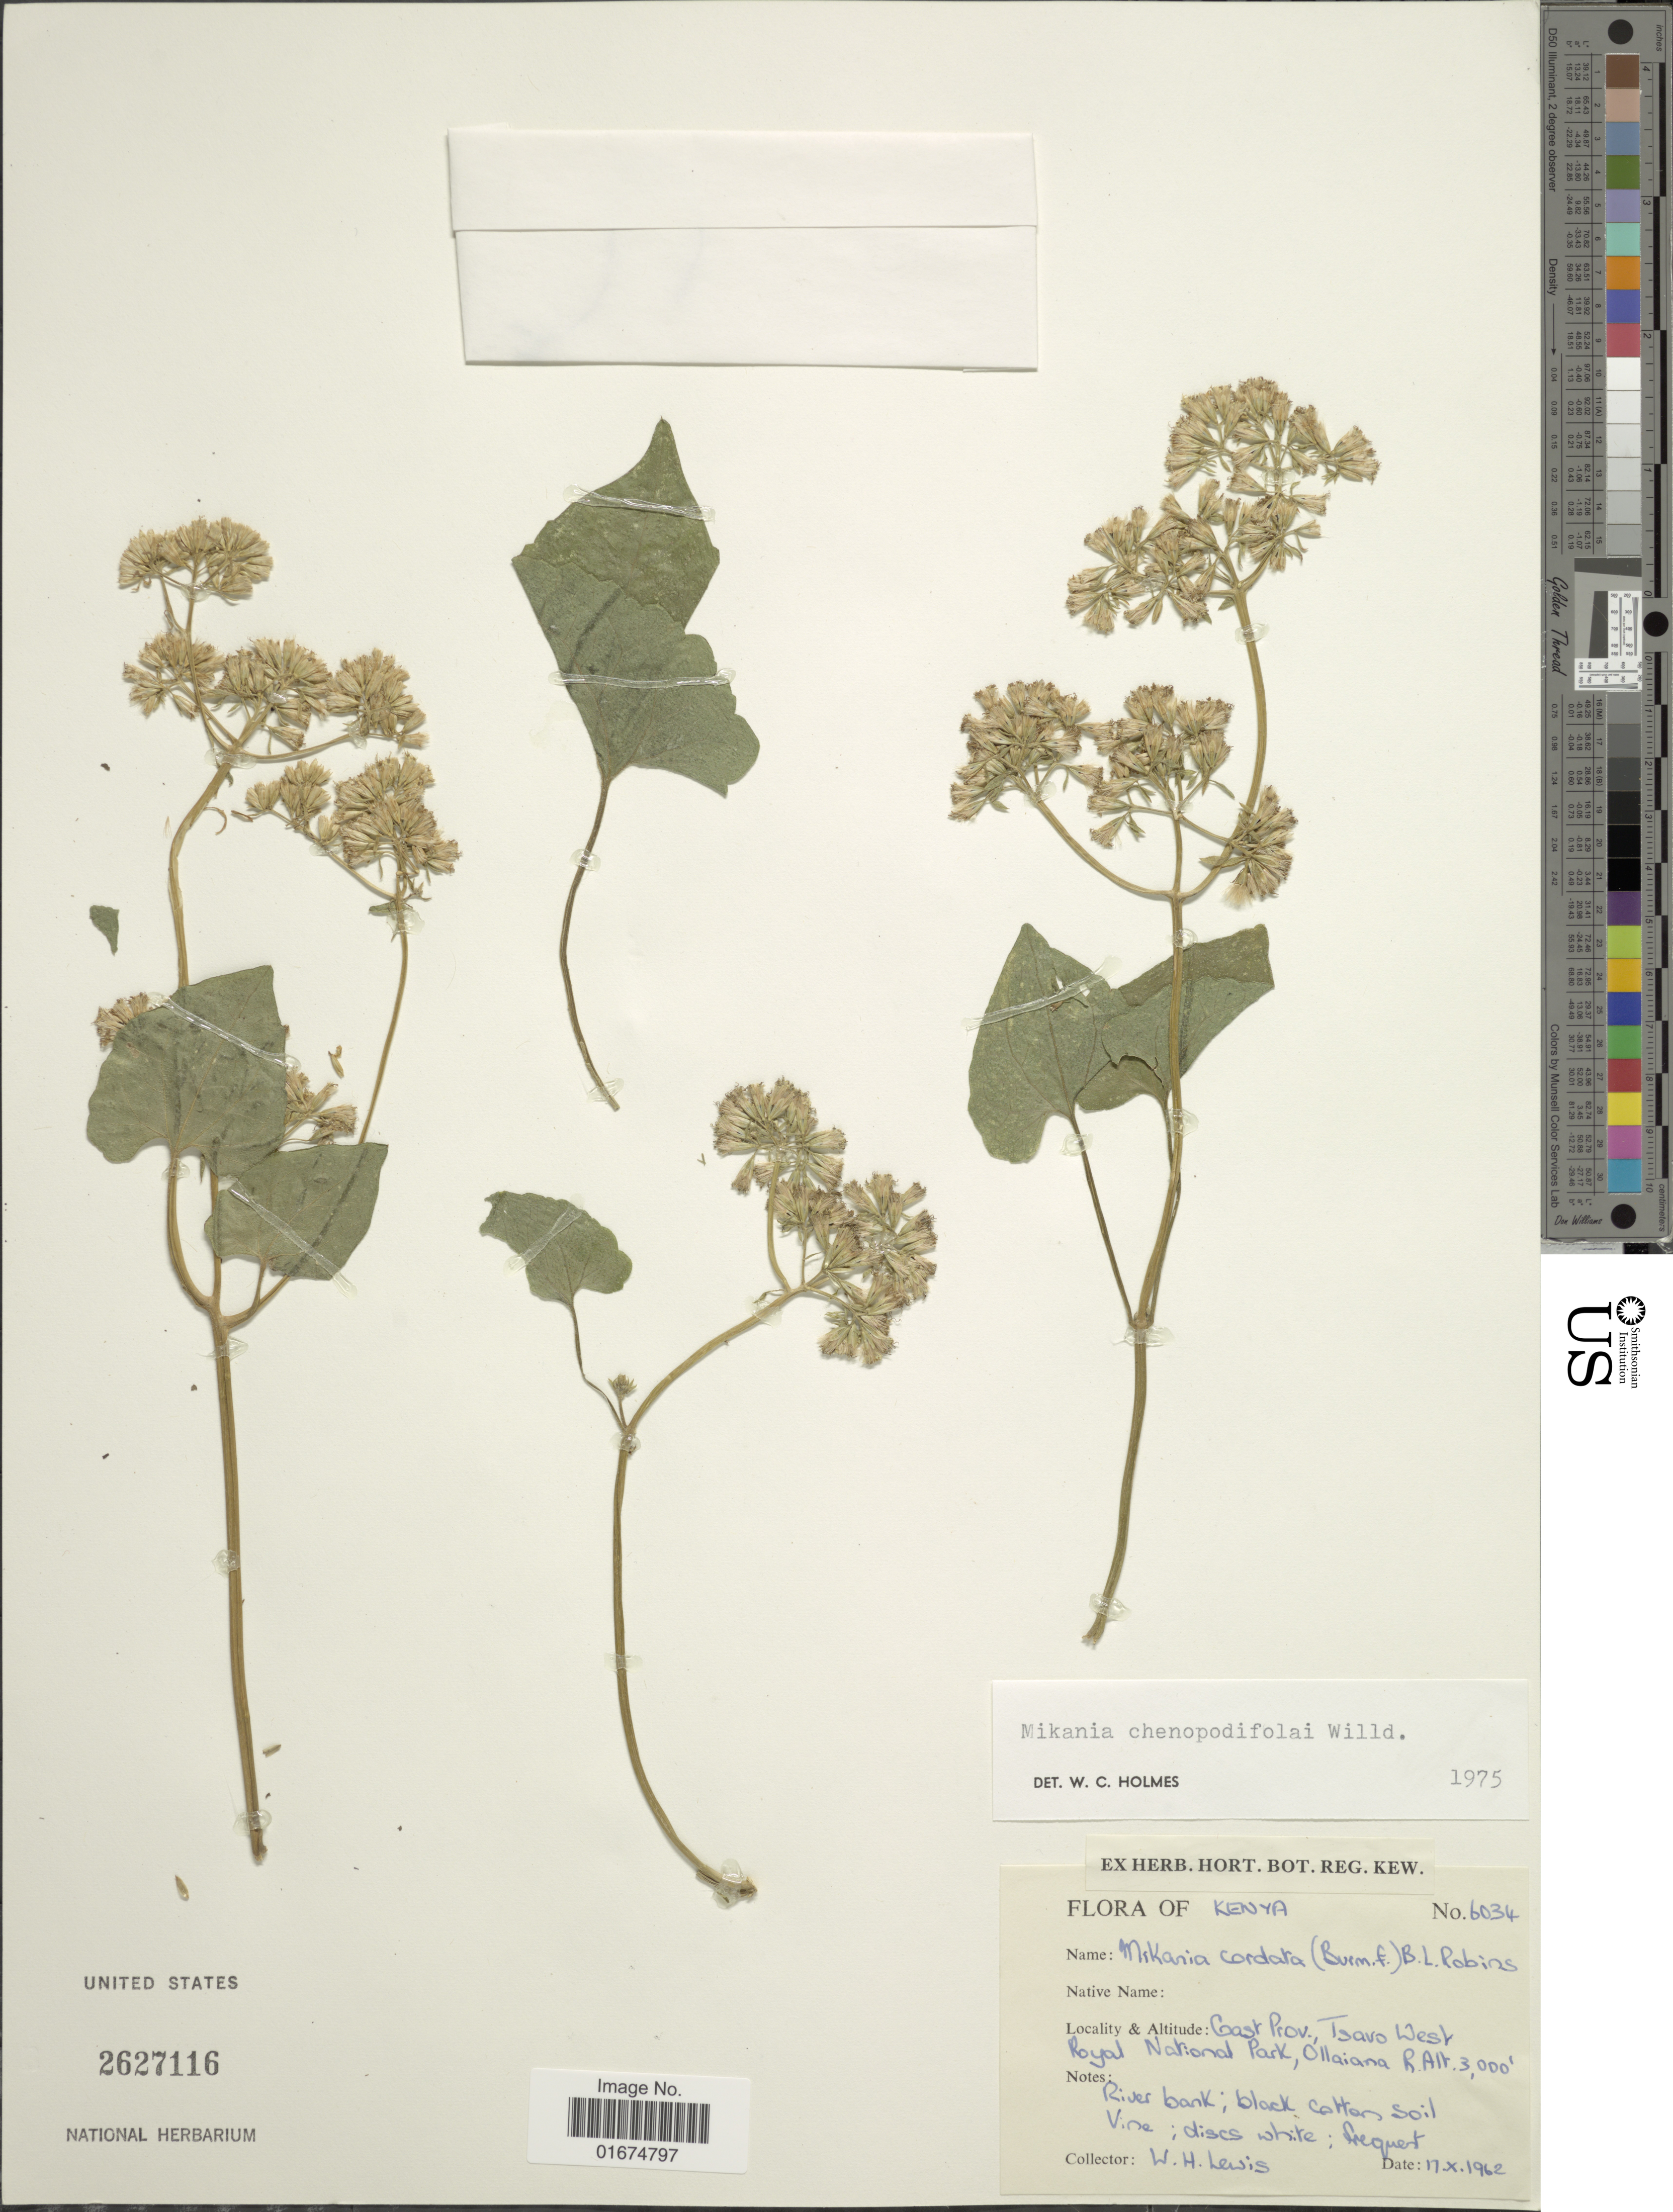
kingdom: Plantae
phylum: Tracheophyta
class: Magnoliopsida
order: Asterales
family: Asteraceae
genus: Mikania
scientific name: Mikania chenopodifolia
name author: Willd.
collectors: W. H. Lewis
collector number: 6034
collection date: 1962-10-17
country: Kenya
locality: East Prov., Tsaro West Royal National Park, Ollaiana R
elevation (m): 914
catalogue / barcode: US 2627116